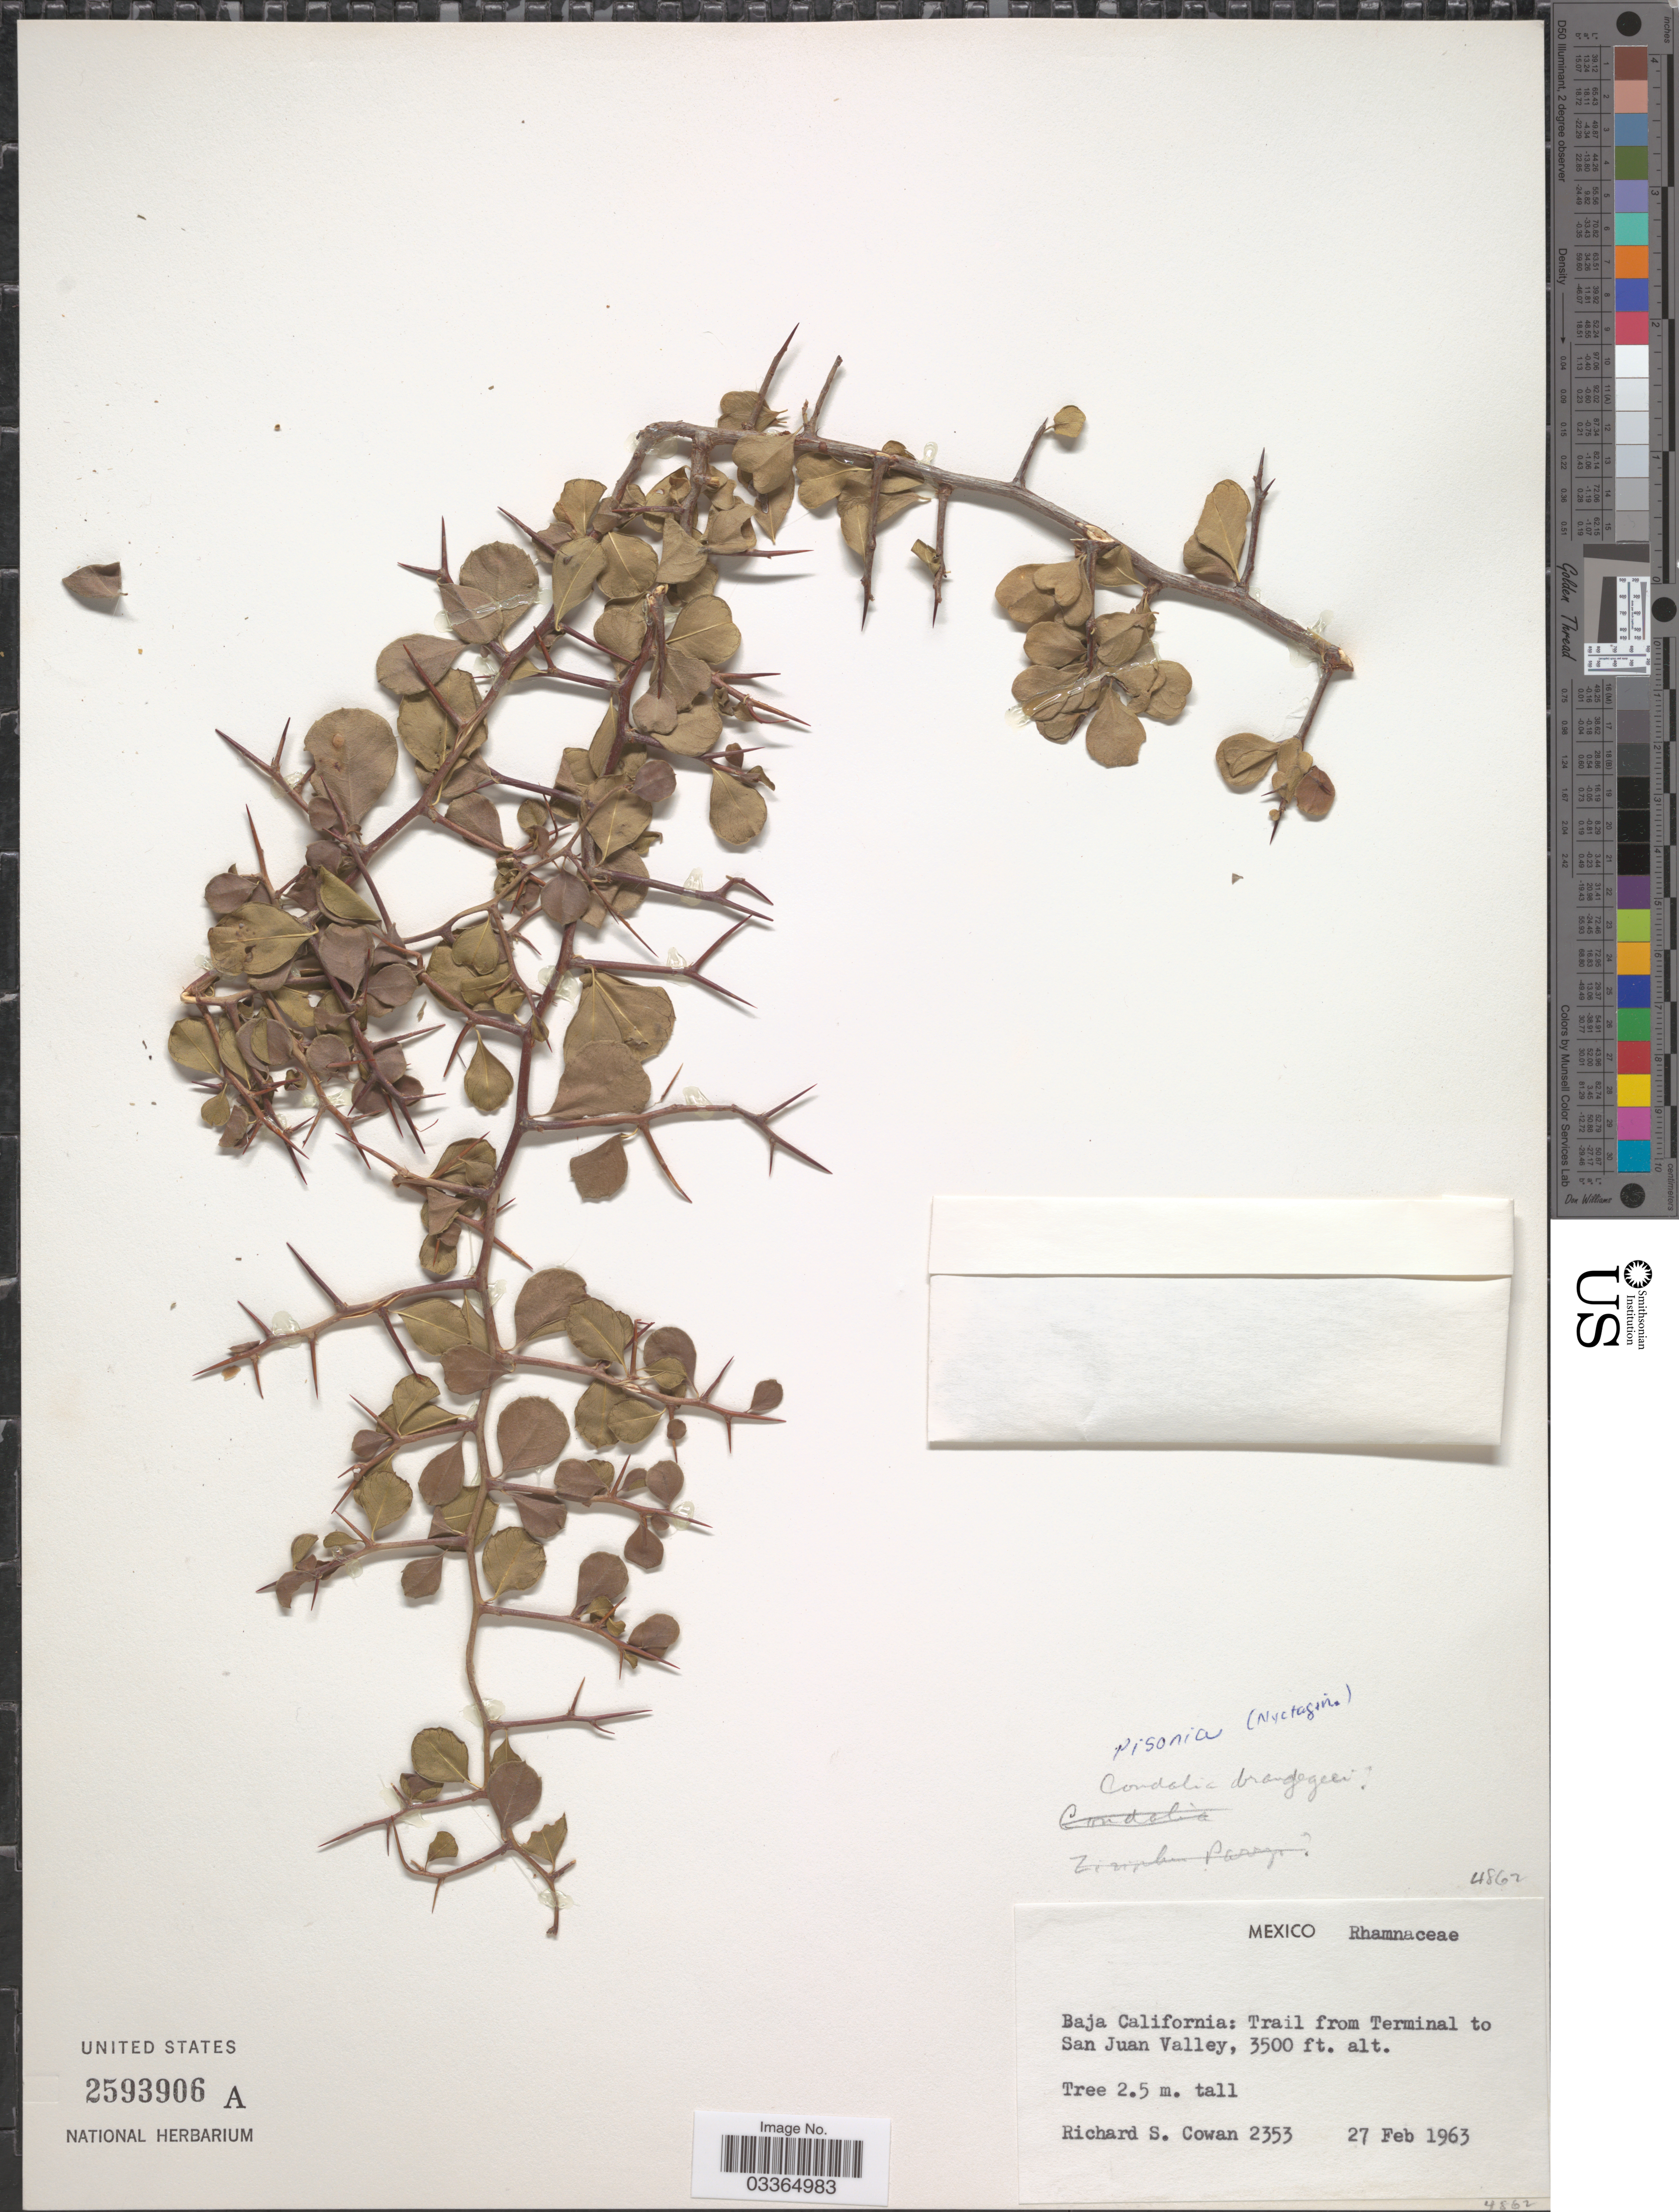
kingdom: Plantae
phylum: Tracheophyta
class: Magnoliopsida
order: Rosales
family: Rhamnaceae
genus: Condalia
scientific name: Condalia sp.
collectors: R. S. Cowan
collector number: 2353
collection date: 1963-02-27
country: Mexico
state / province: Baja California Norte / Baja California Sur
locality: Trail from Terminal to San Juan Valley.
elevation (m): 1067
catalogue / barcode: US 2593906A